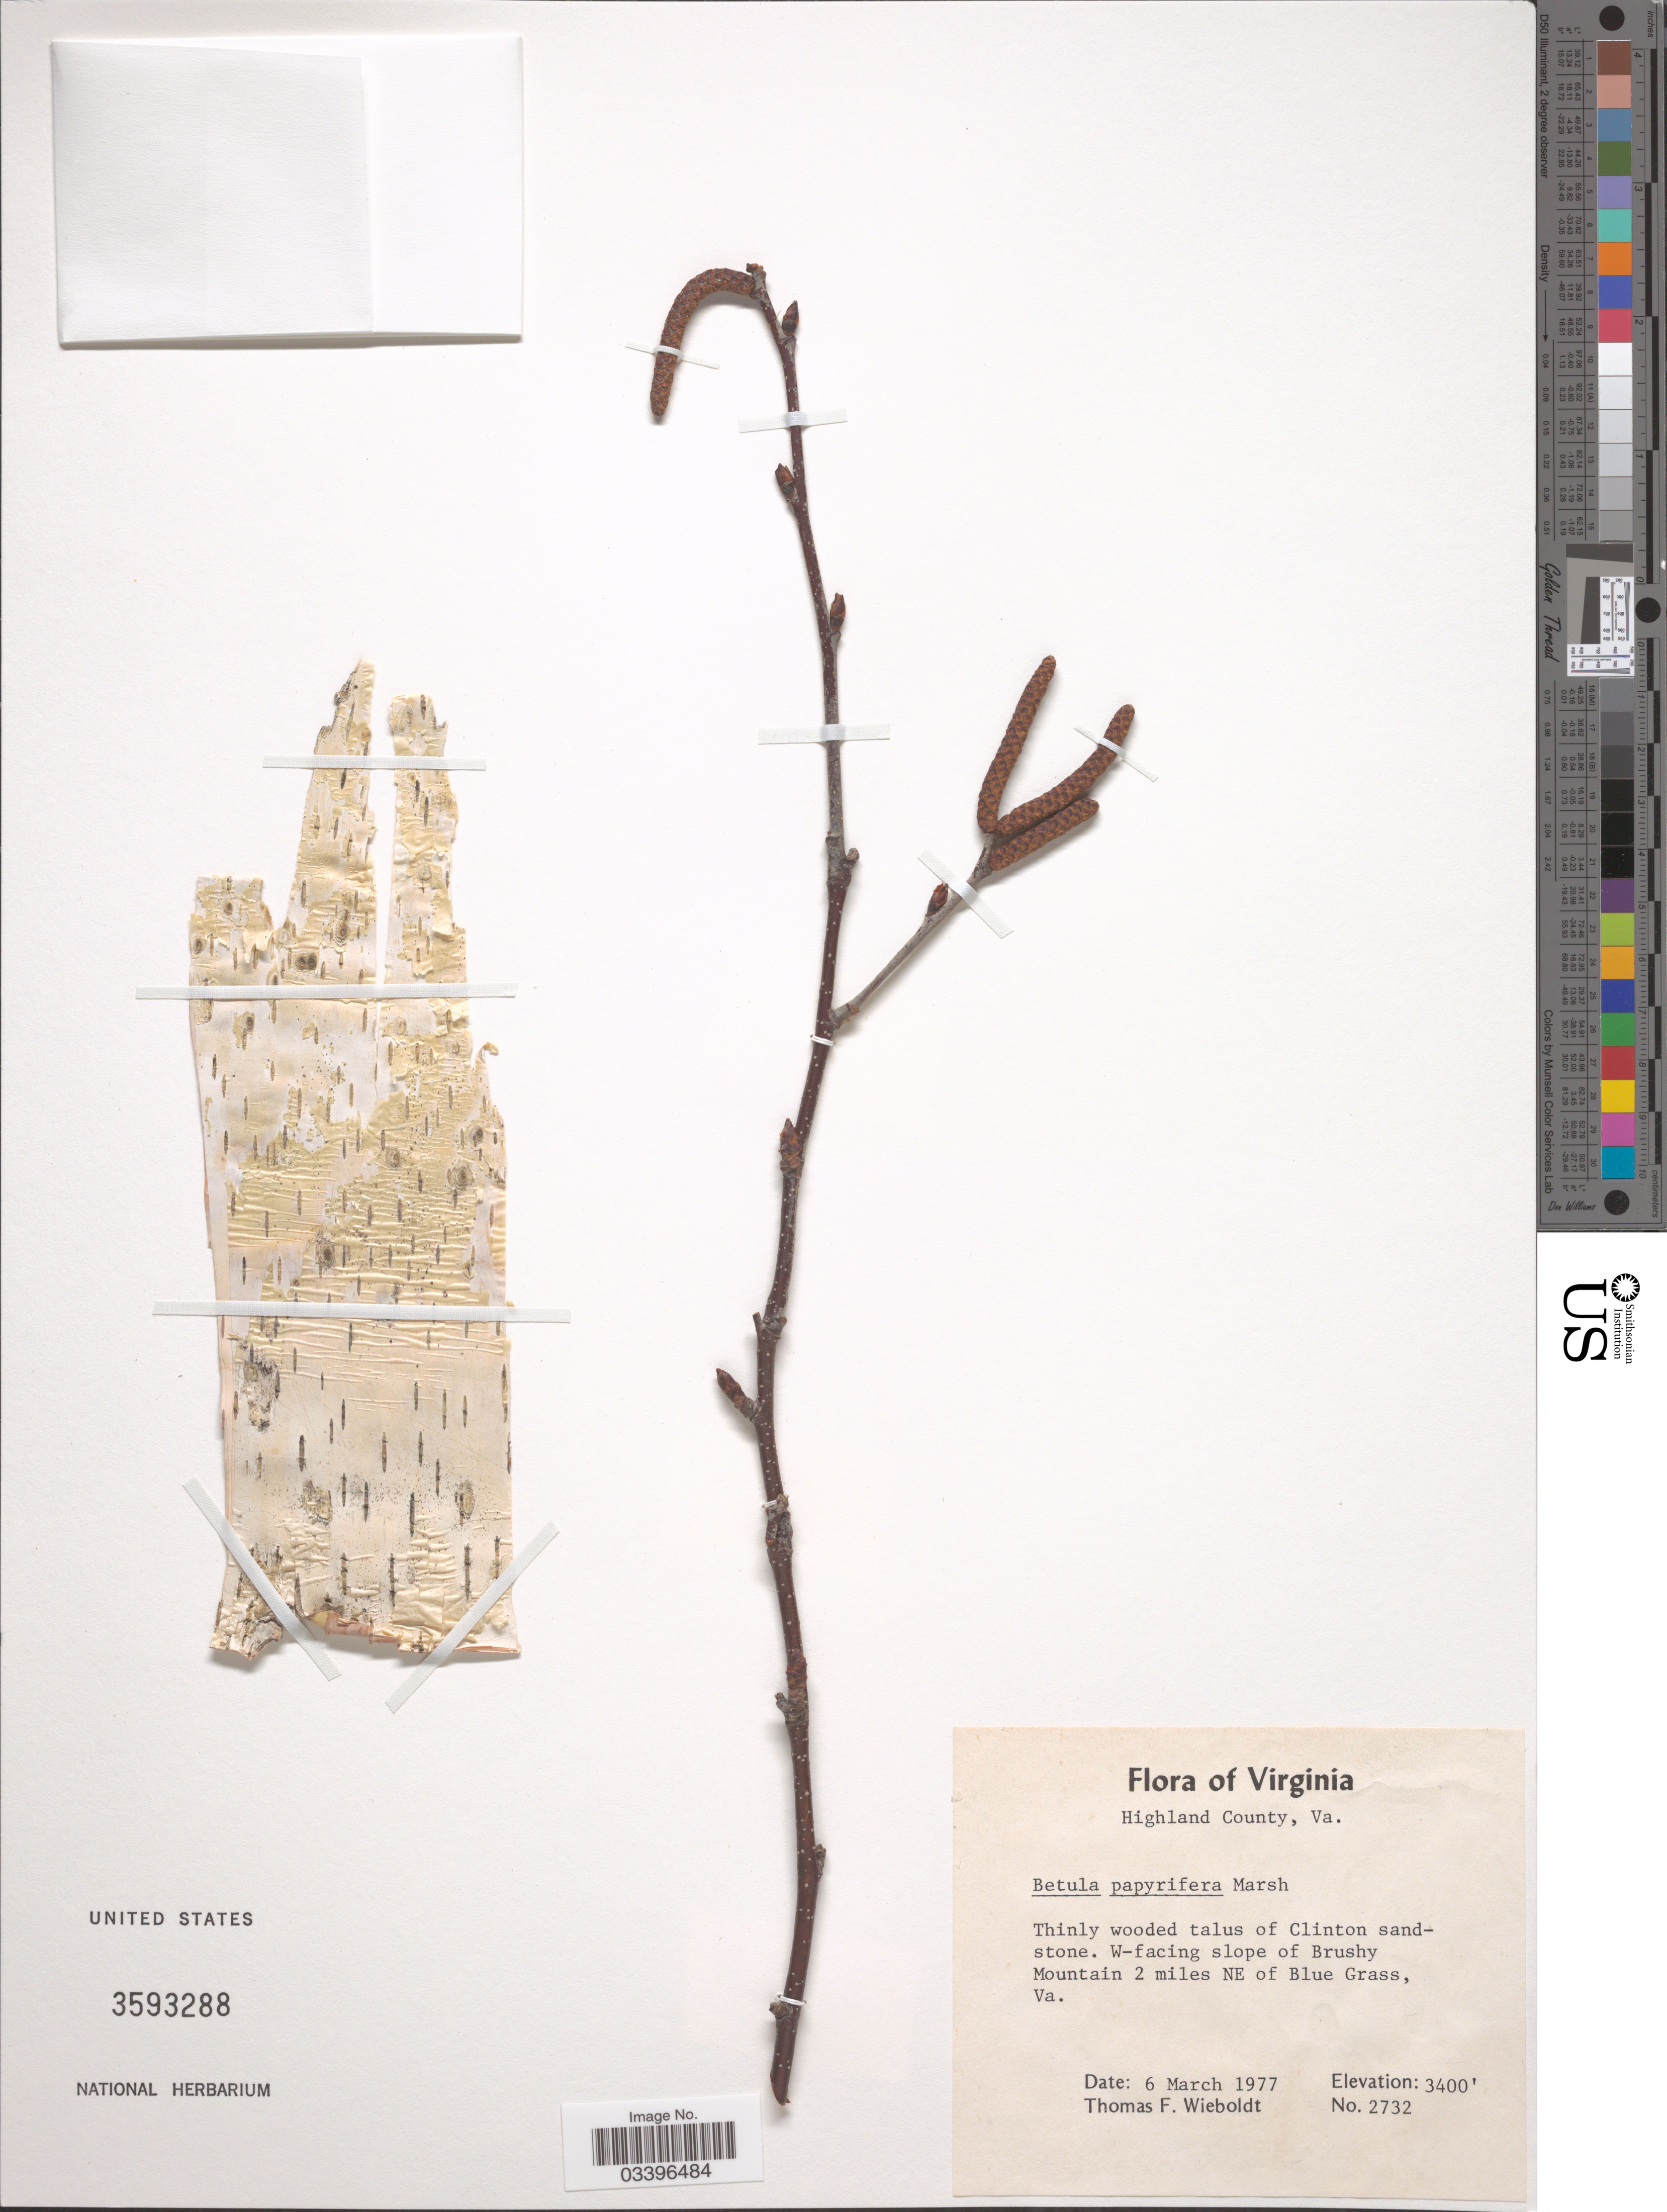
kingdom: Plantae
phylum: Tracheophyta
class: Magnoliopsida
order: Fagales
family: Betulaceae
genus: Betula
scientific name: Betula papyrifera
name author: Marshall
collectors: T. Wieboldt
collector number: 2732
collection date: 1977-03-06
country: United States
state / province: Virginia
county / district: Highland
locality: Highland County. W-facing slope of Brushy Mountain 2 miles NE of Blue Grass, Va.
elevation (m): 1036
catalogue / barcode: US 3593288